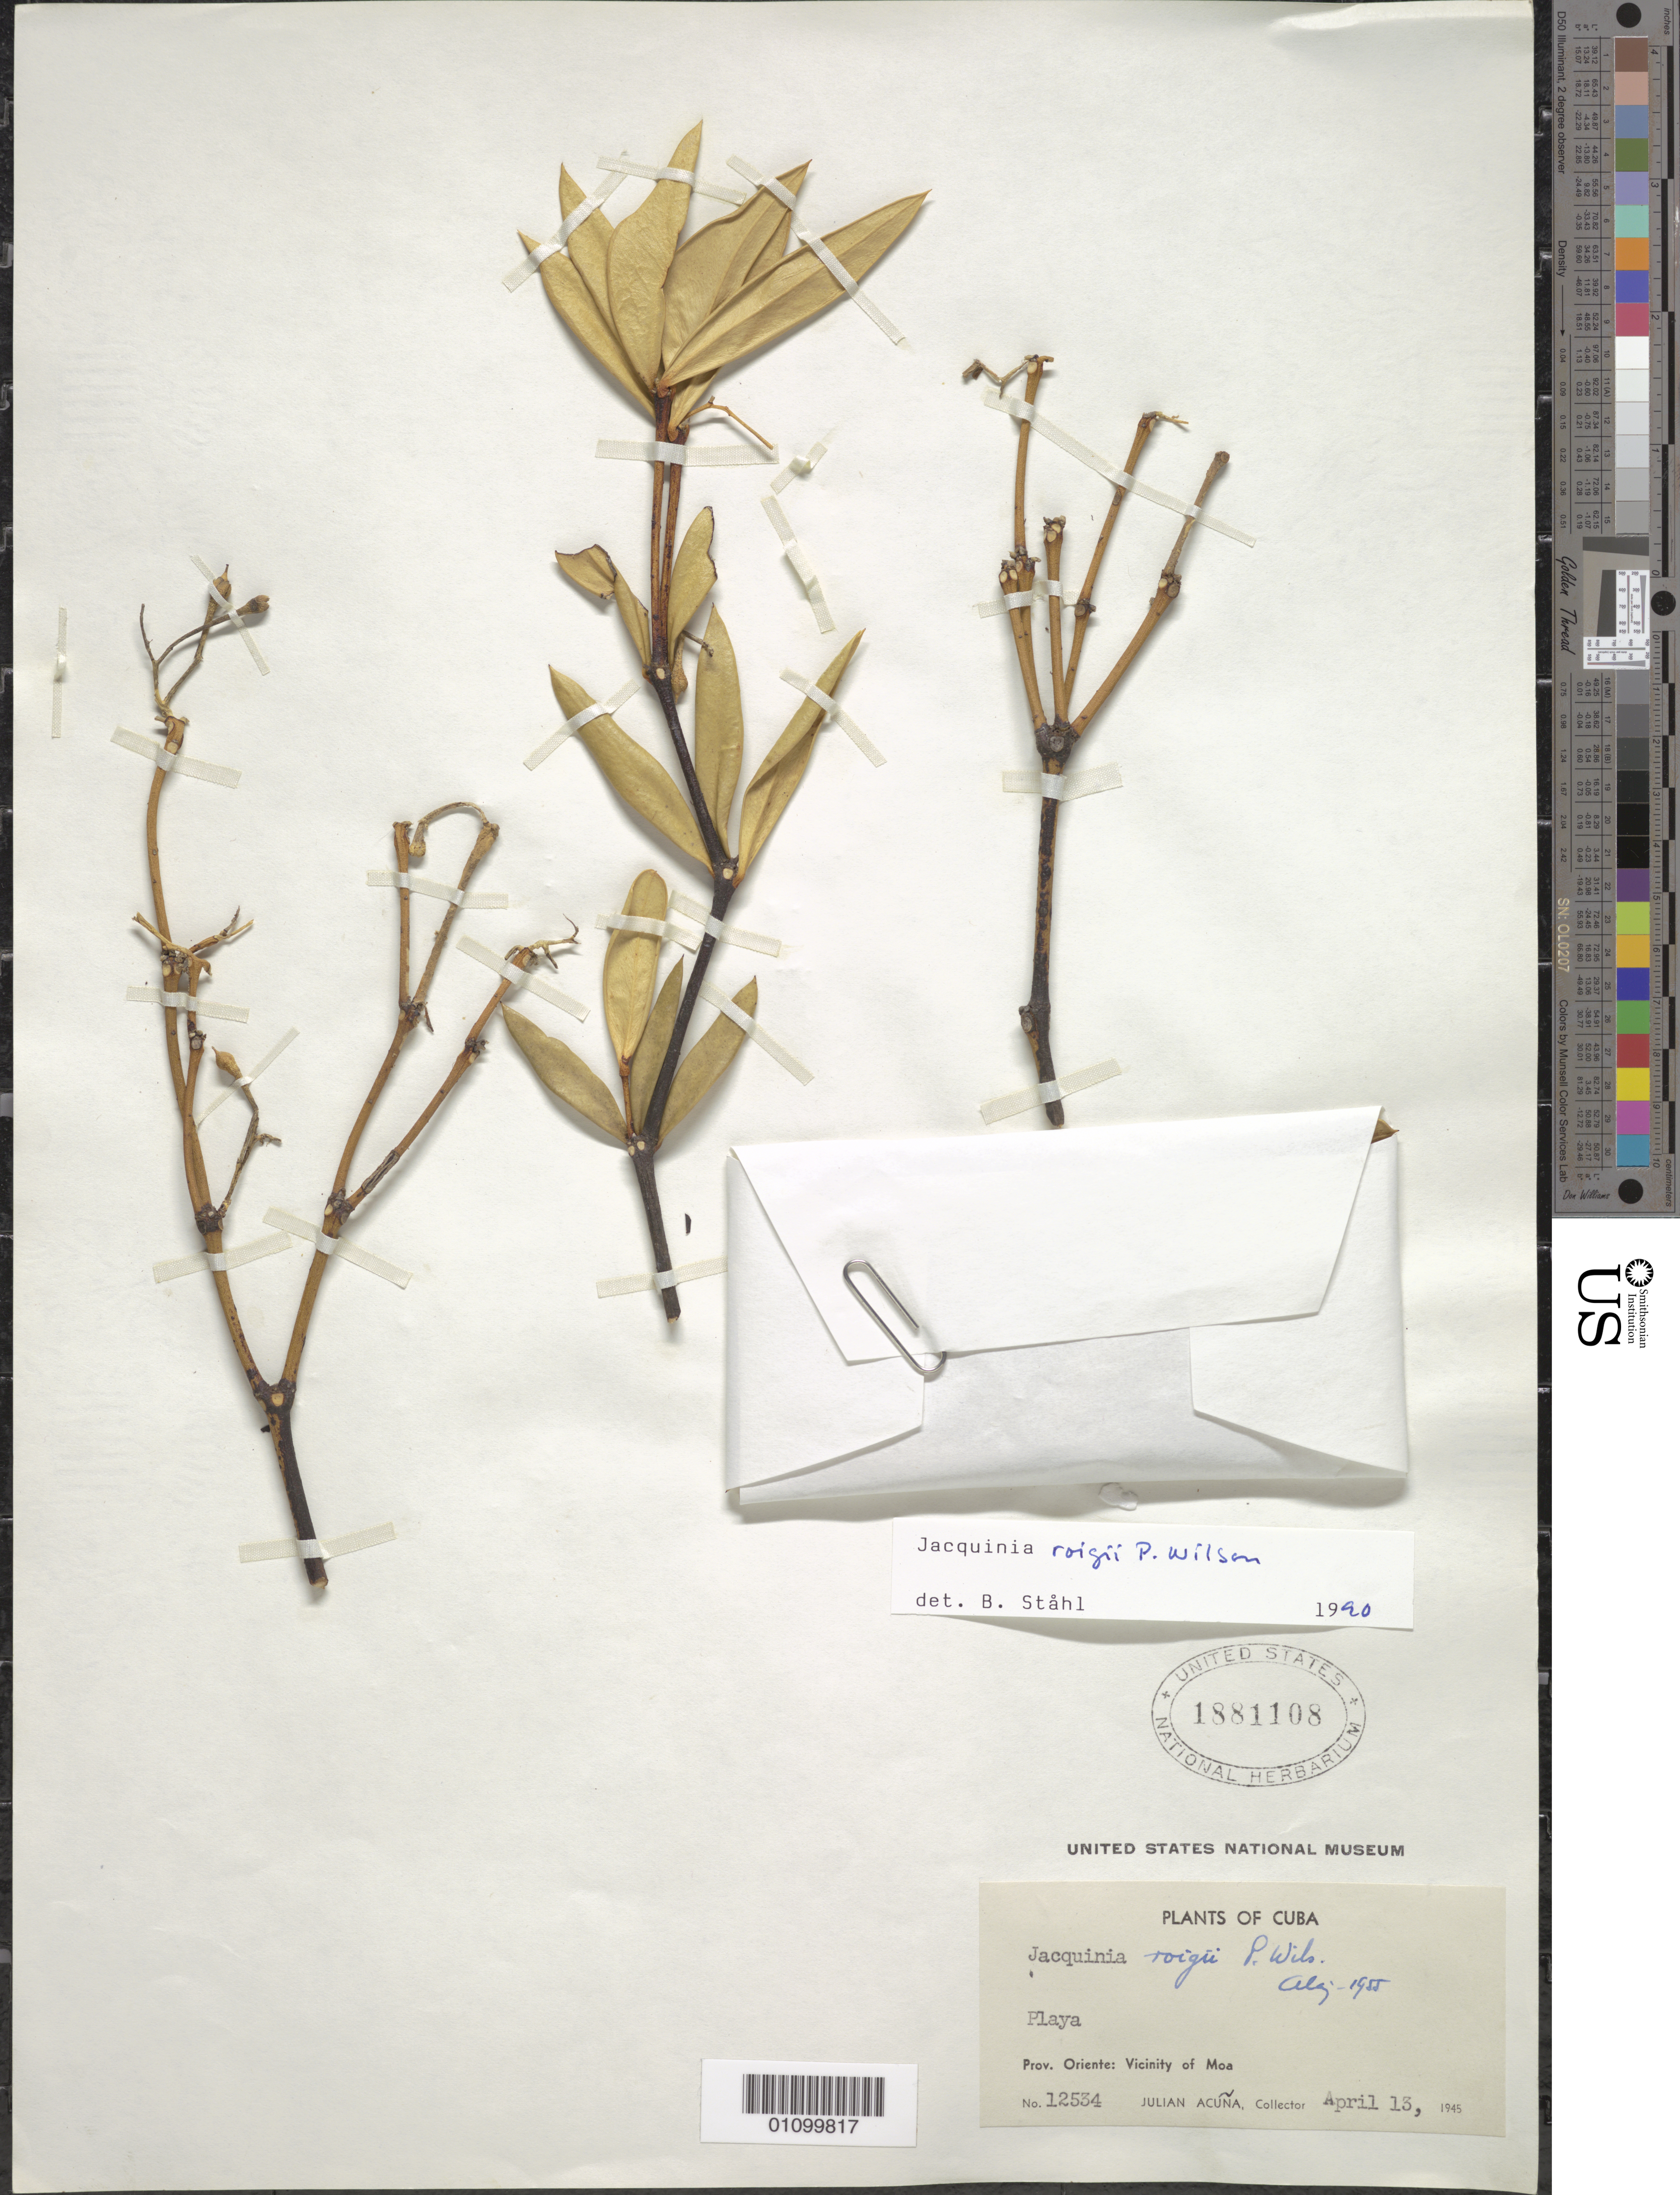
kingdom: Plantae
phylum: Tracheophyta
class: Magnoliopsida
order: Ericales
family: Primulaceae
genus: Jacquinia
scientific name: Jacquinia roigii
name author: P. Wilson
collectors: J. Acuña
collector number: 12534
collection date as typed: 13 Apr 1945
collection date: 1945-04-13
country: Cuba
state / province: Holguín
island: Cuba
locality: Vicinity of Moa [Oriente] Playa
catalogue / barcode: US 1881108